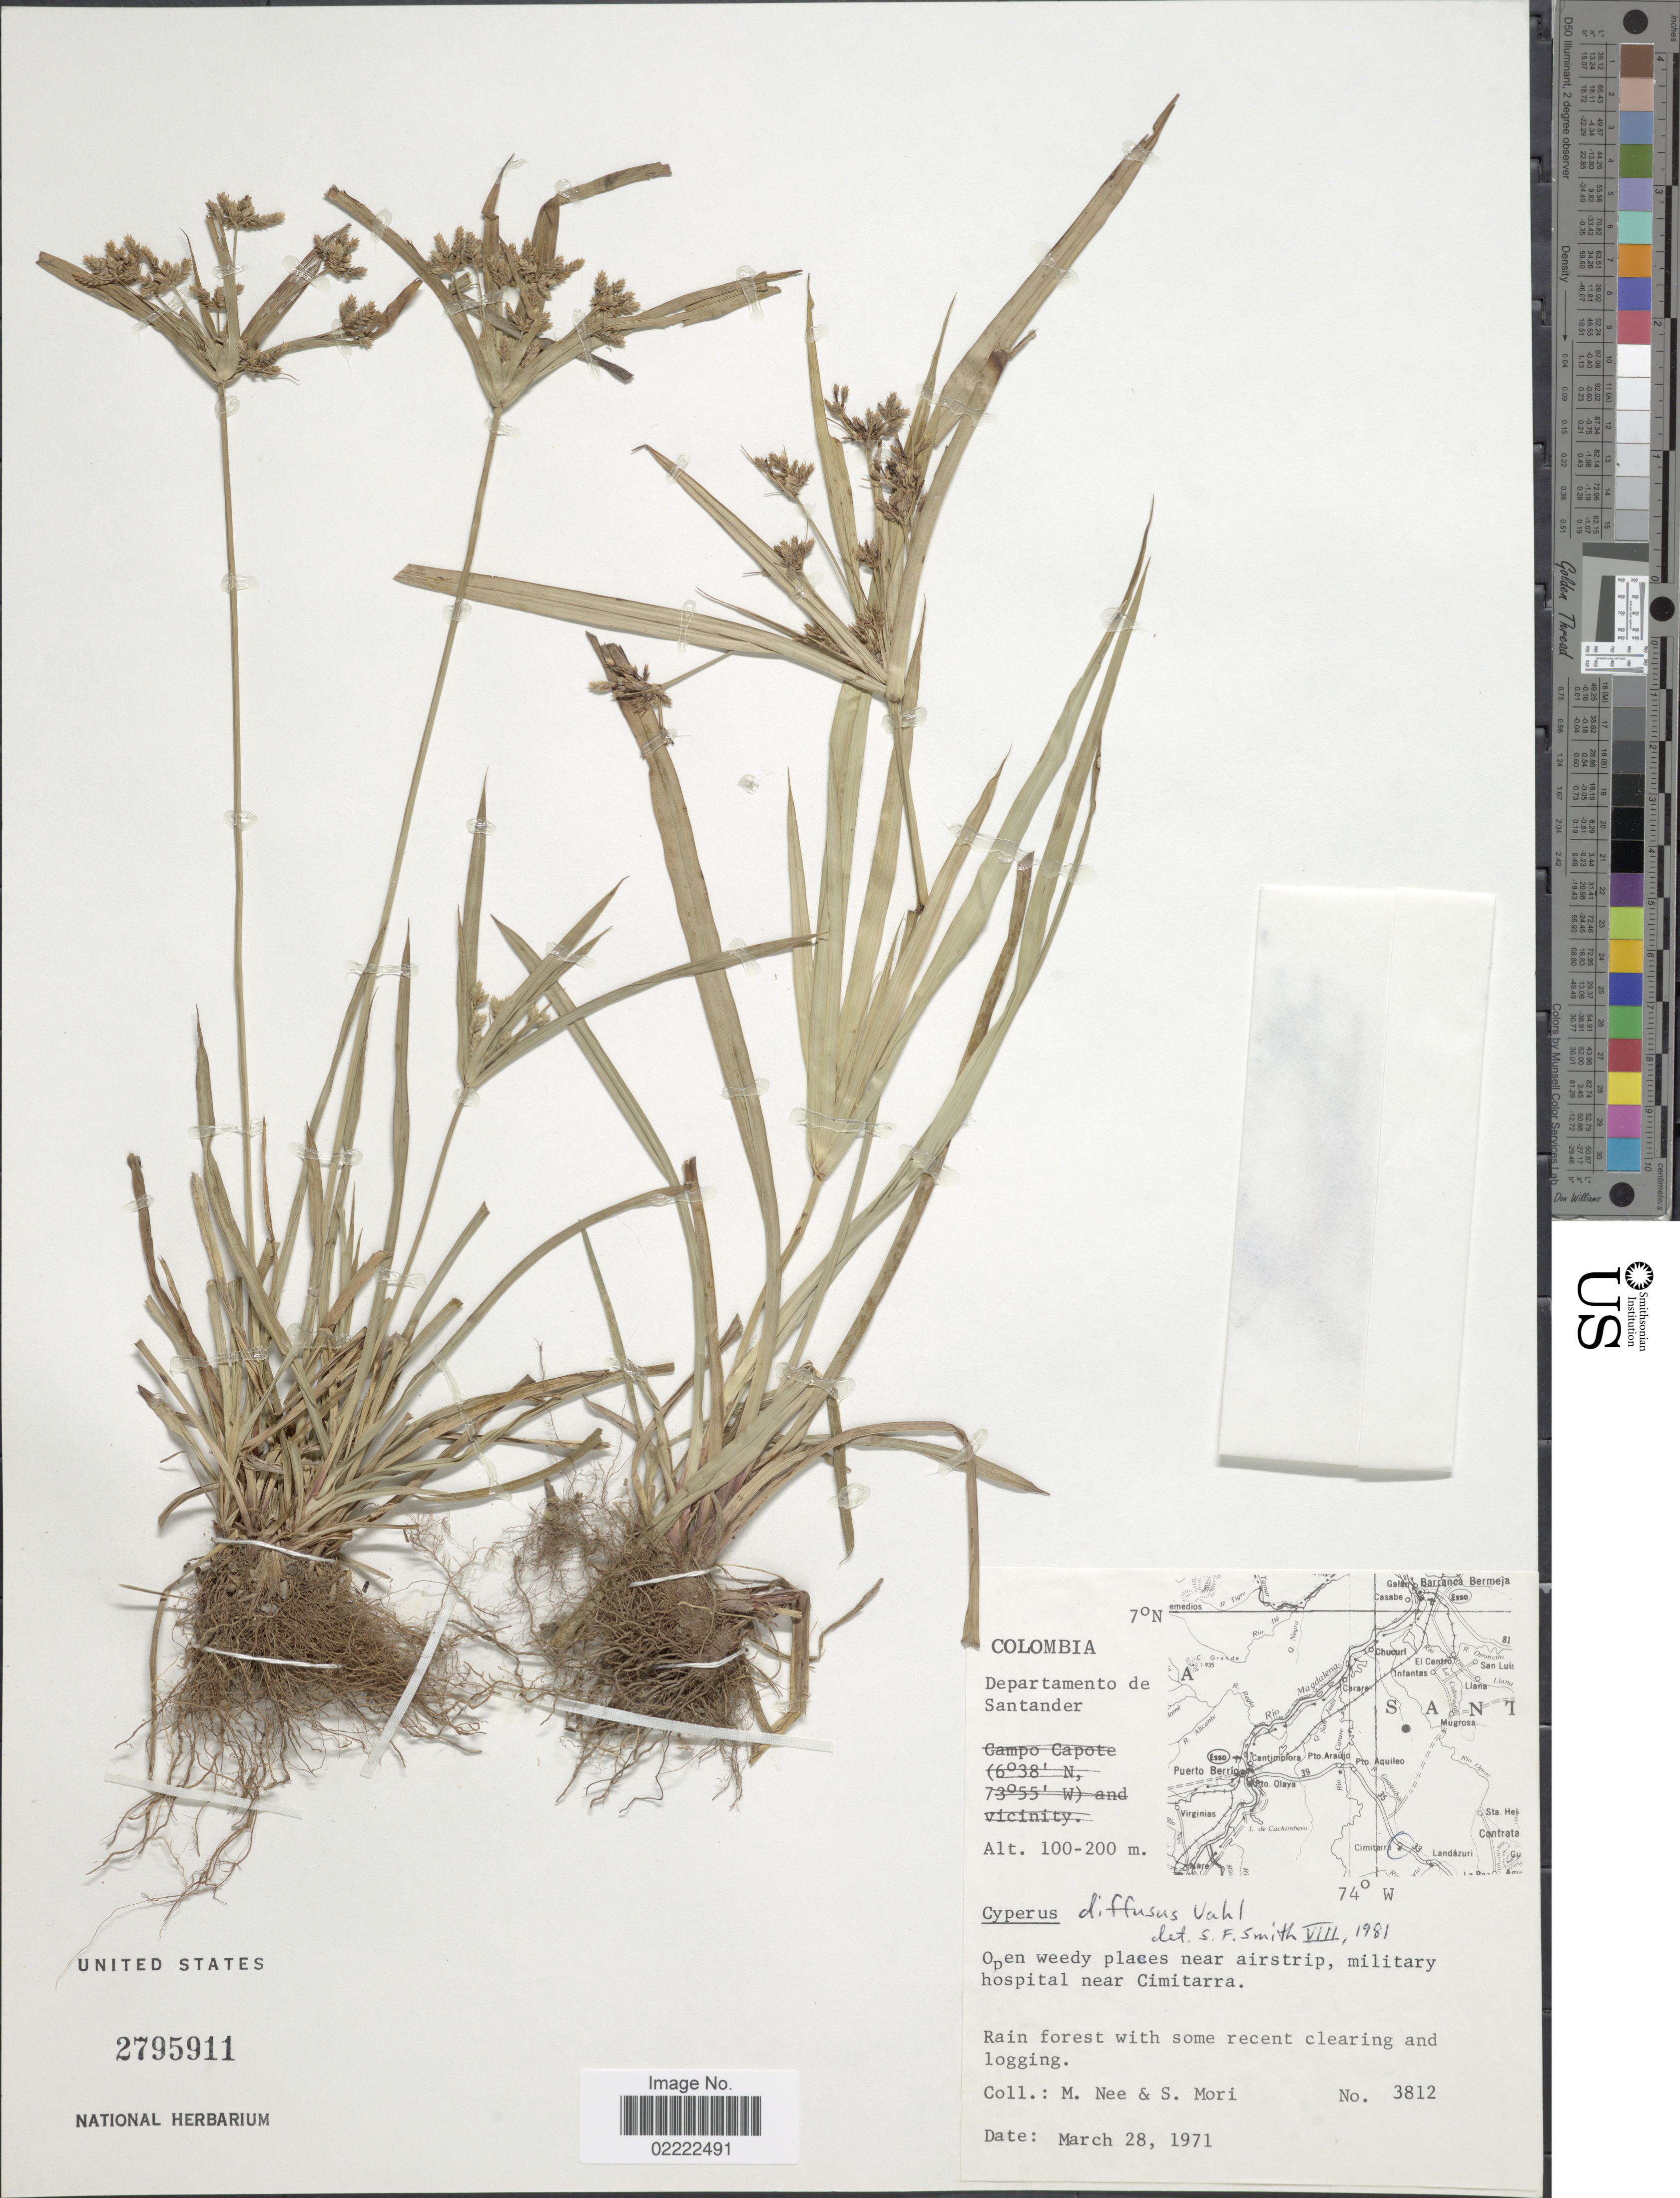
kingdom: Plantae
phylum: Tracheophyta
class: Liliopsida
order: Poales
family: Cyperaceae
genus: Cyperus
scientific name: Cyperus laxus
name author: Lam.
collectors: M. Nee & S. Mori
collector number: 3812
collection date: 1971-03-28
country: Colombia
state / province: Santander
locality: Open weedy places, near airstrip, military hospital near Cimitarra, rain forest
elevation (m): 100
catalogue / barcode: US 2795911